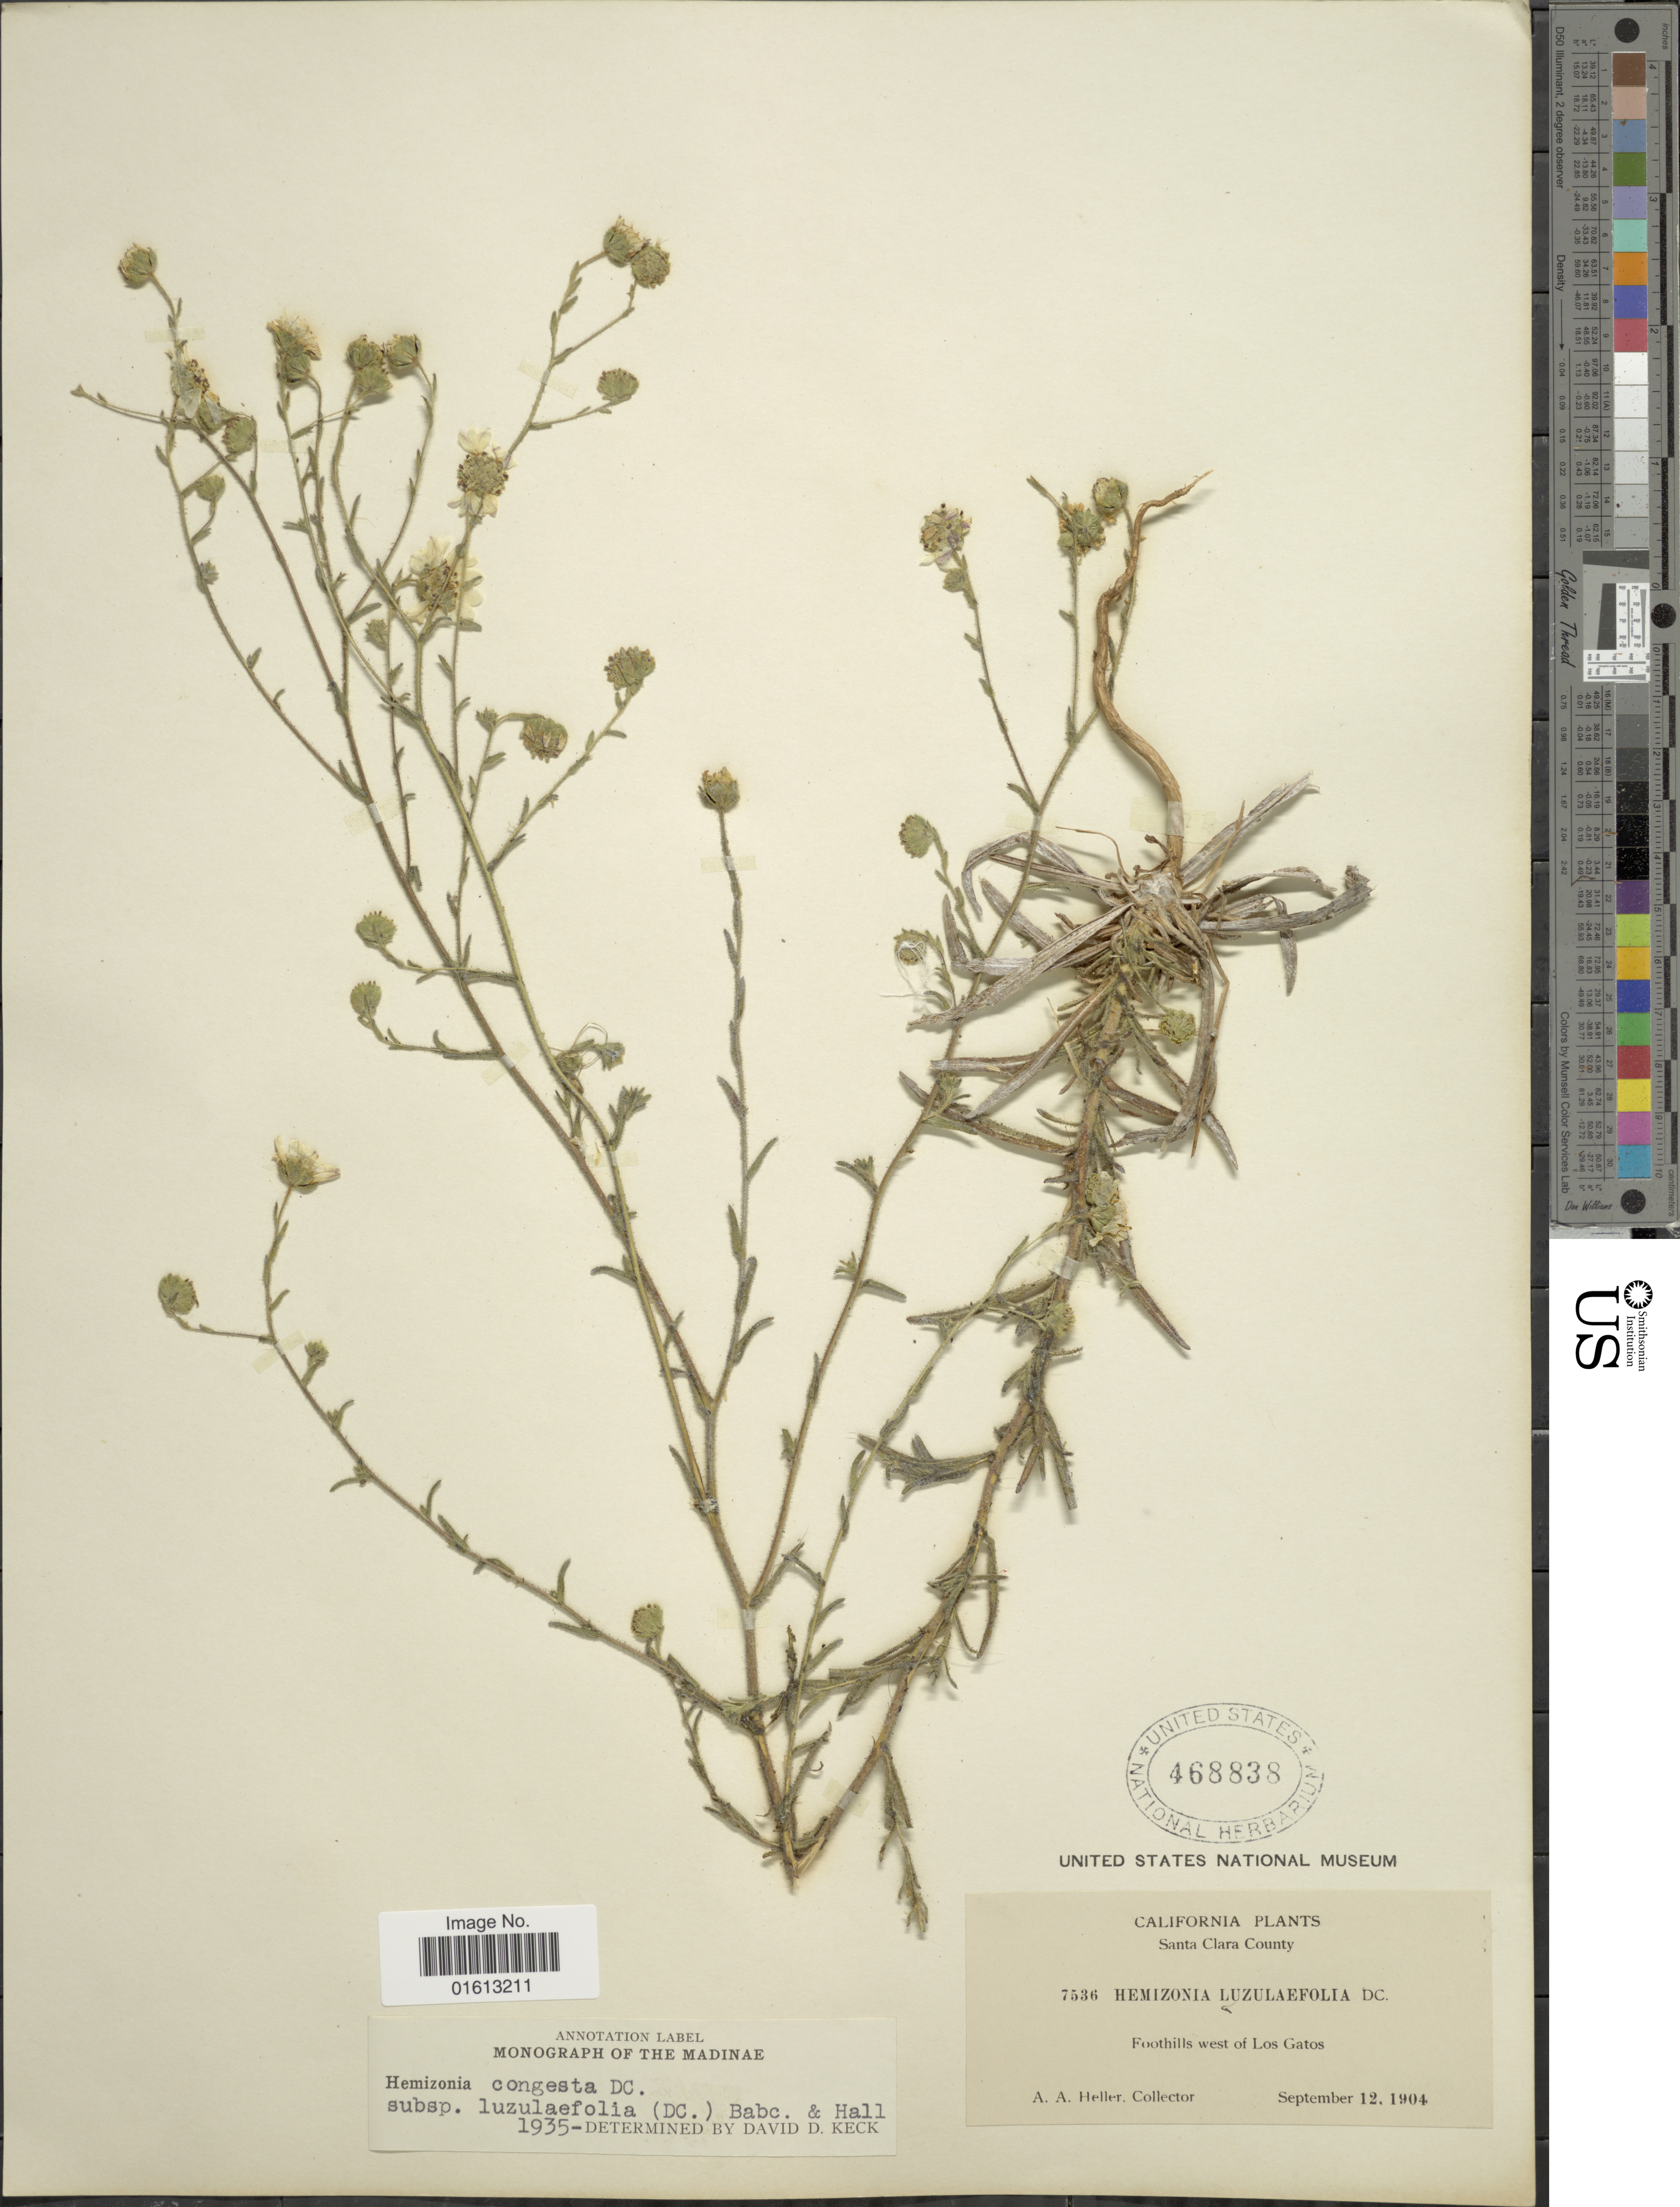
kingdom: Plantae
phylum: Tracheophyta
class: Magnoliopsida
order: Asterales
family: Asteraceae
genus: Hemizonia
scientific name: Hemizonia congesta subsp. luzulaefolia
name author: (DC.) Babc. & H.M. Hall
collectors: A. A. Heller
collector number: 7536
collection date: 1904-09-12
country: United States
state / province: California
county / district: Santa Clara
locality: Santa Clara County, Foothills west of Los Gatos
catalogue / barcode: US 468838